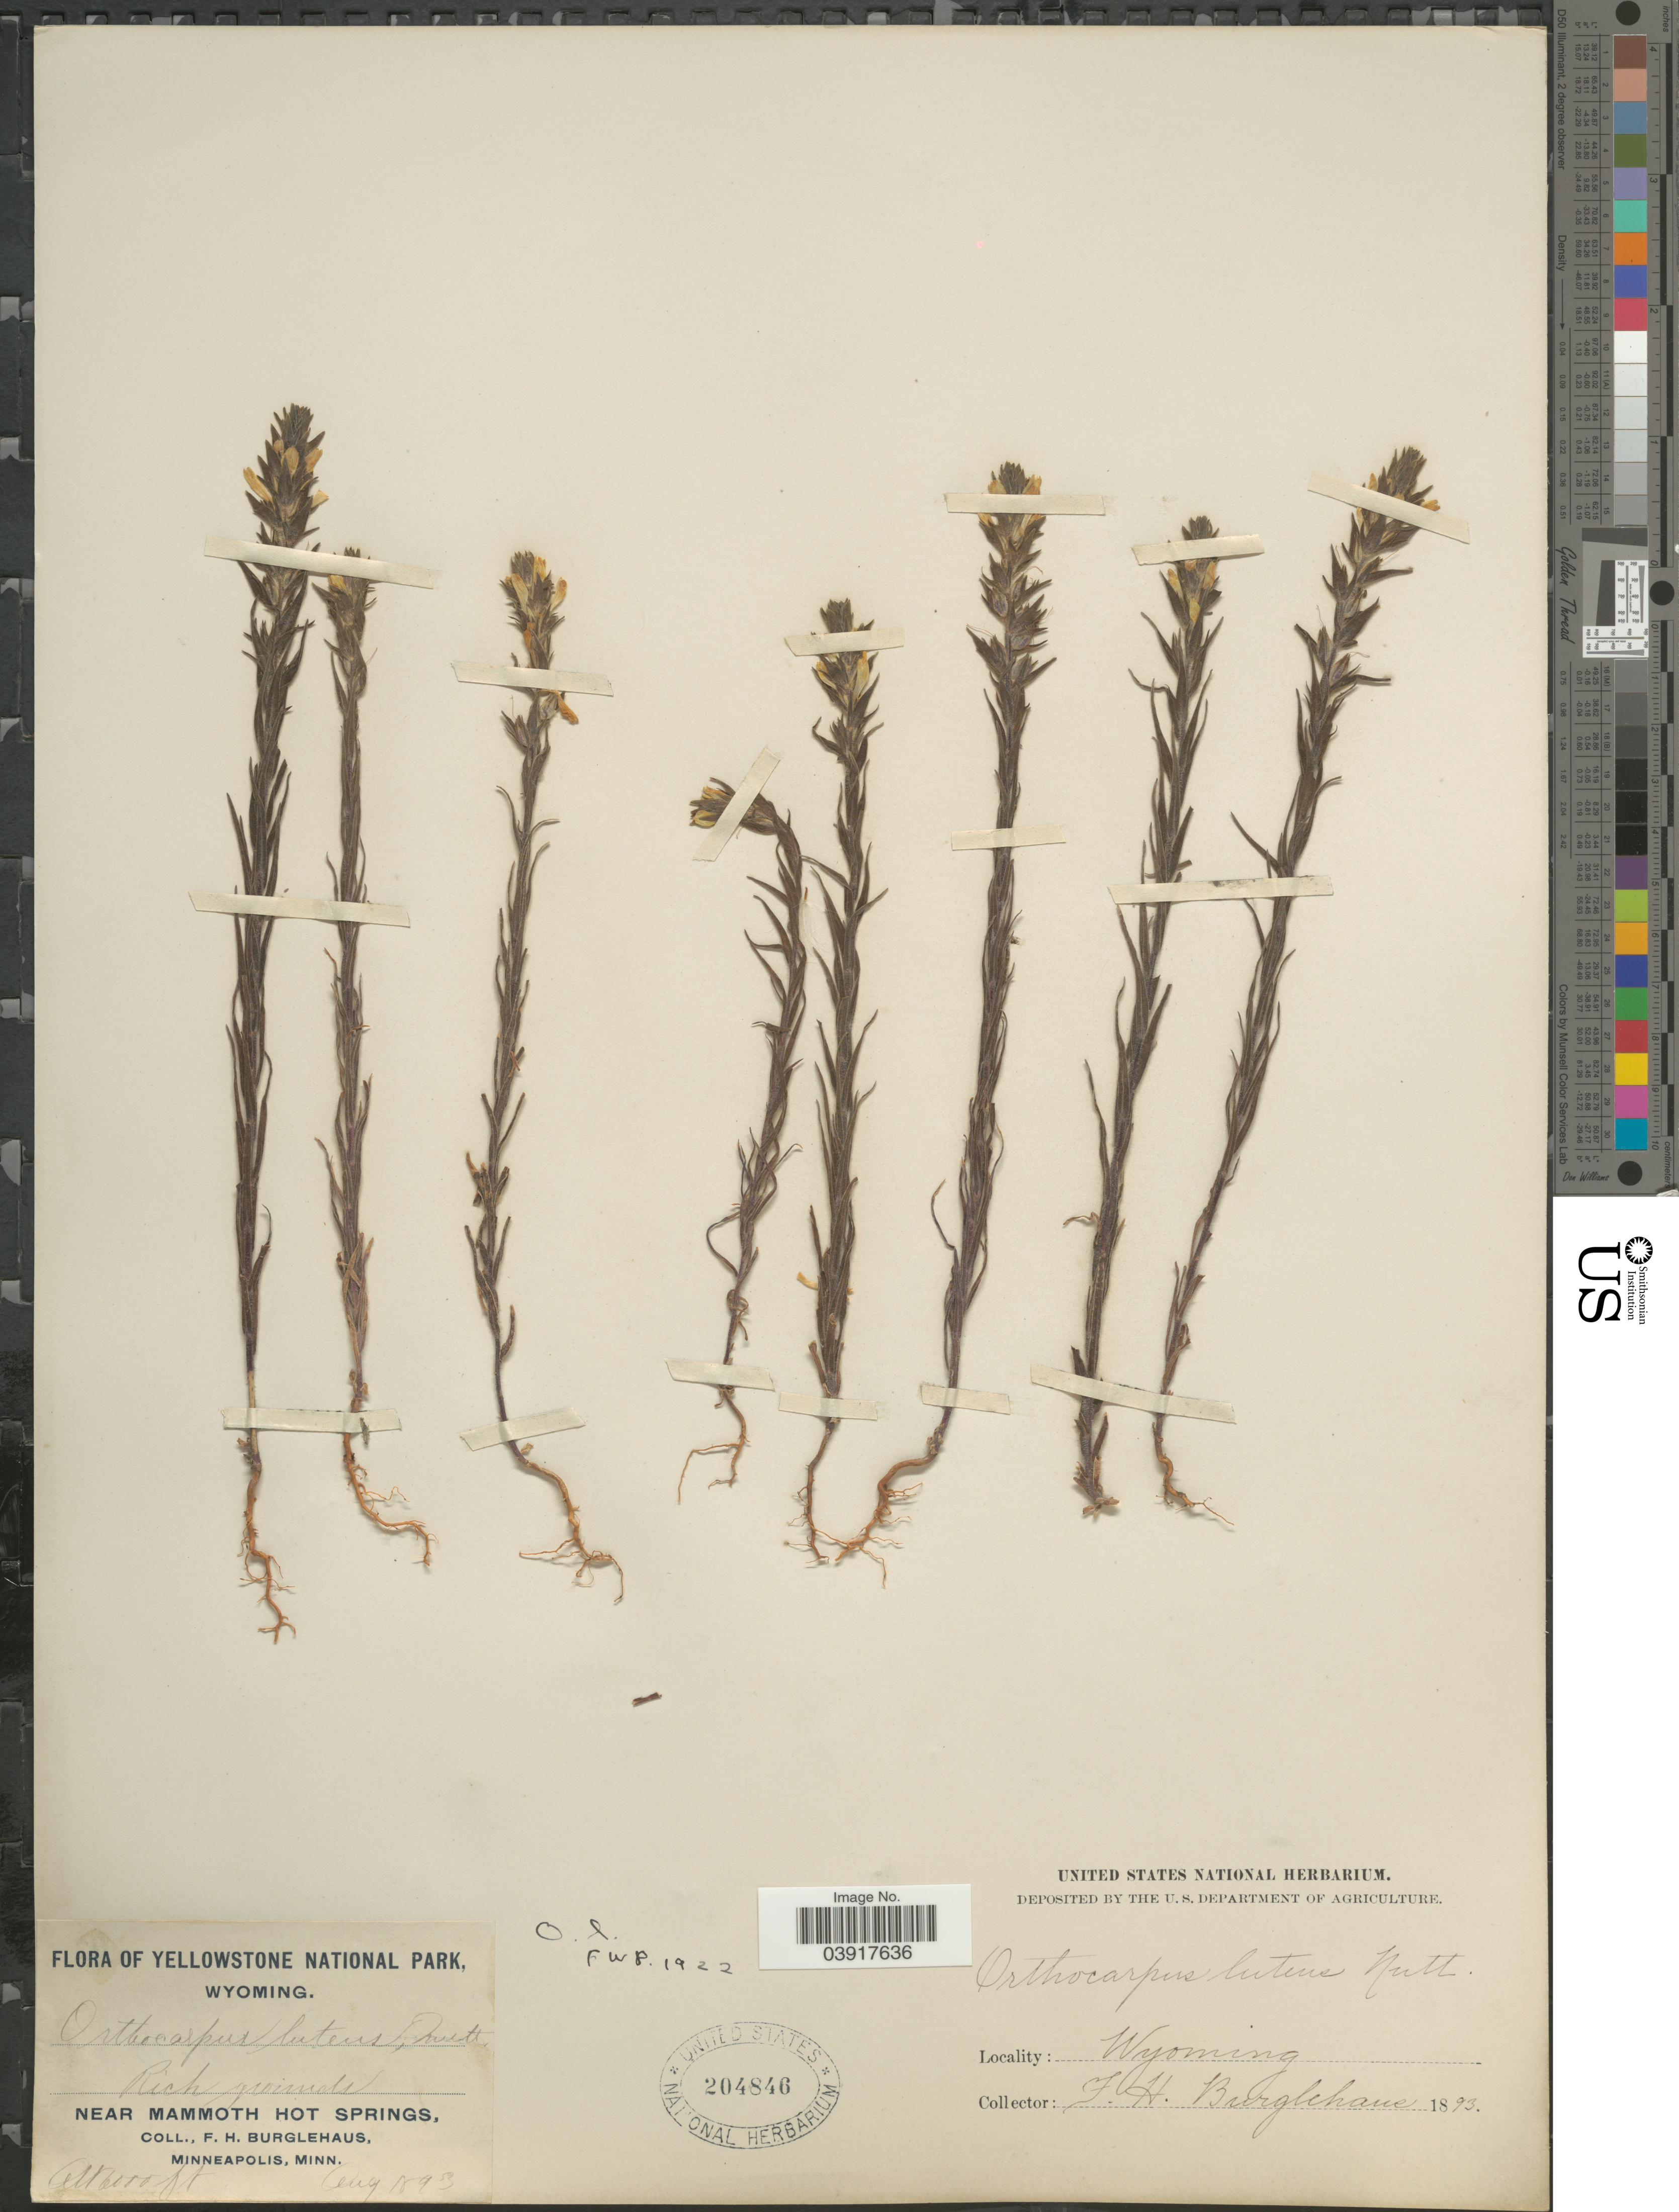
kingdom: Plantae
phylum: Tracheophyta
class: Magnoliopsida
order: Lamiales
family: Orobanchaceae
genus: Orthocarpus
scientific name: Orthocarpus luteus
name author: Nutt.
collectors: F. Burglehaus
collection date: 1893-08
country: United States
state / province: Wyoming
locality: Yellowstone National Park. Near Mammoth Hot Springs.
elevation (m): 1829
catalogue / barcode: US 204846